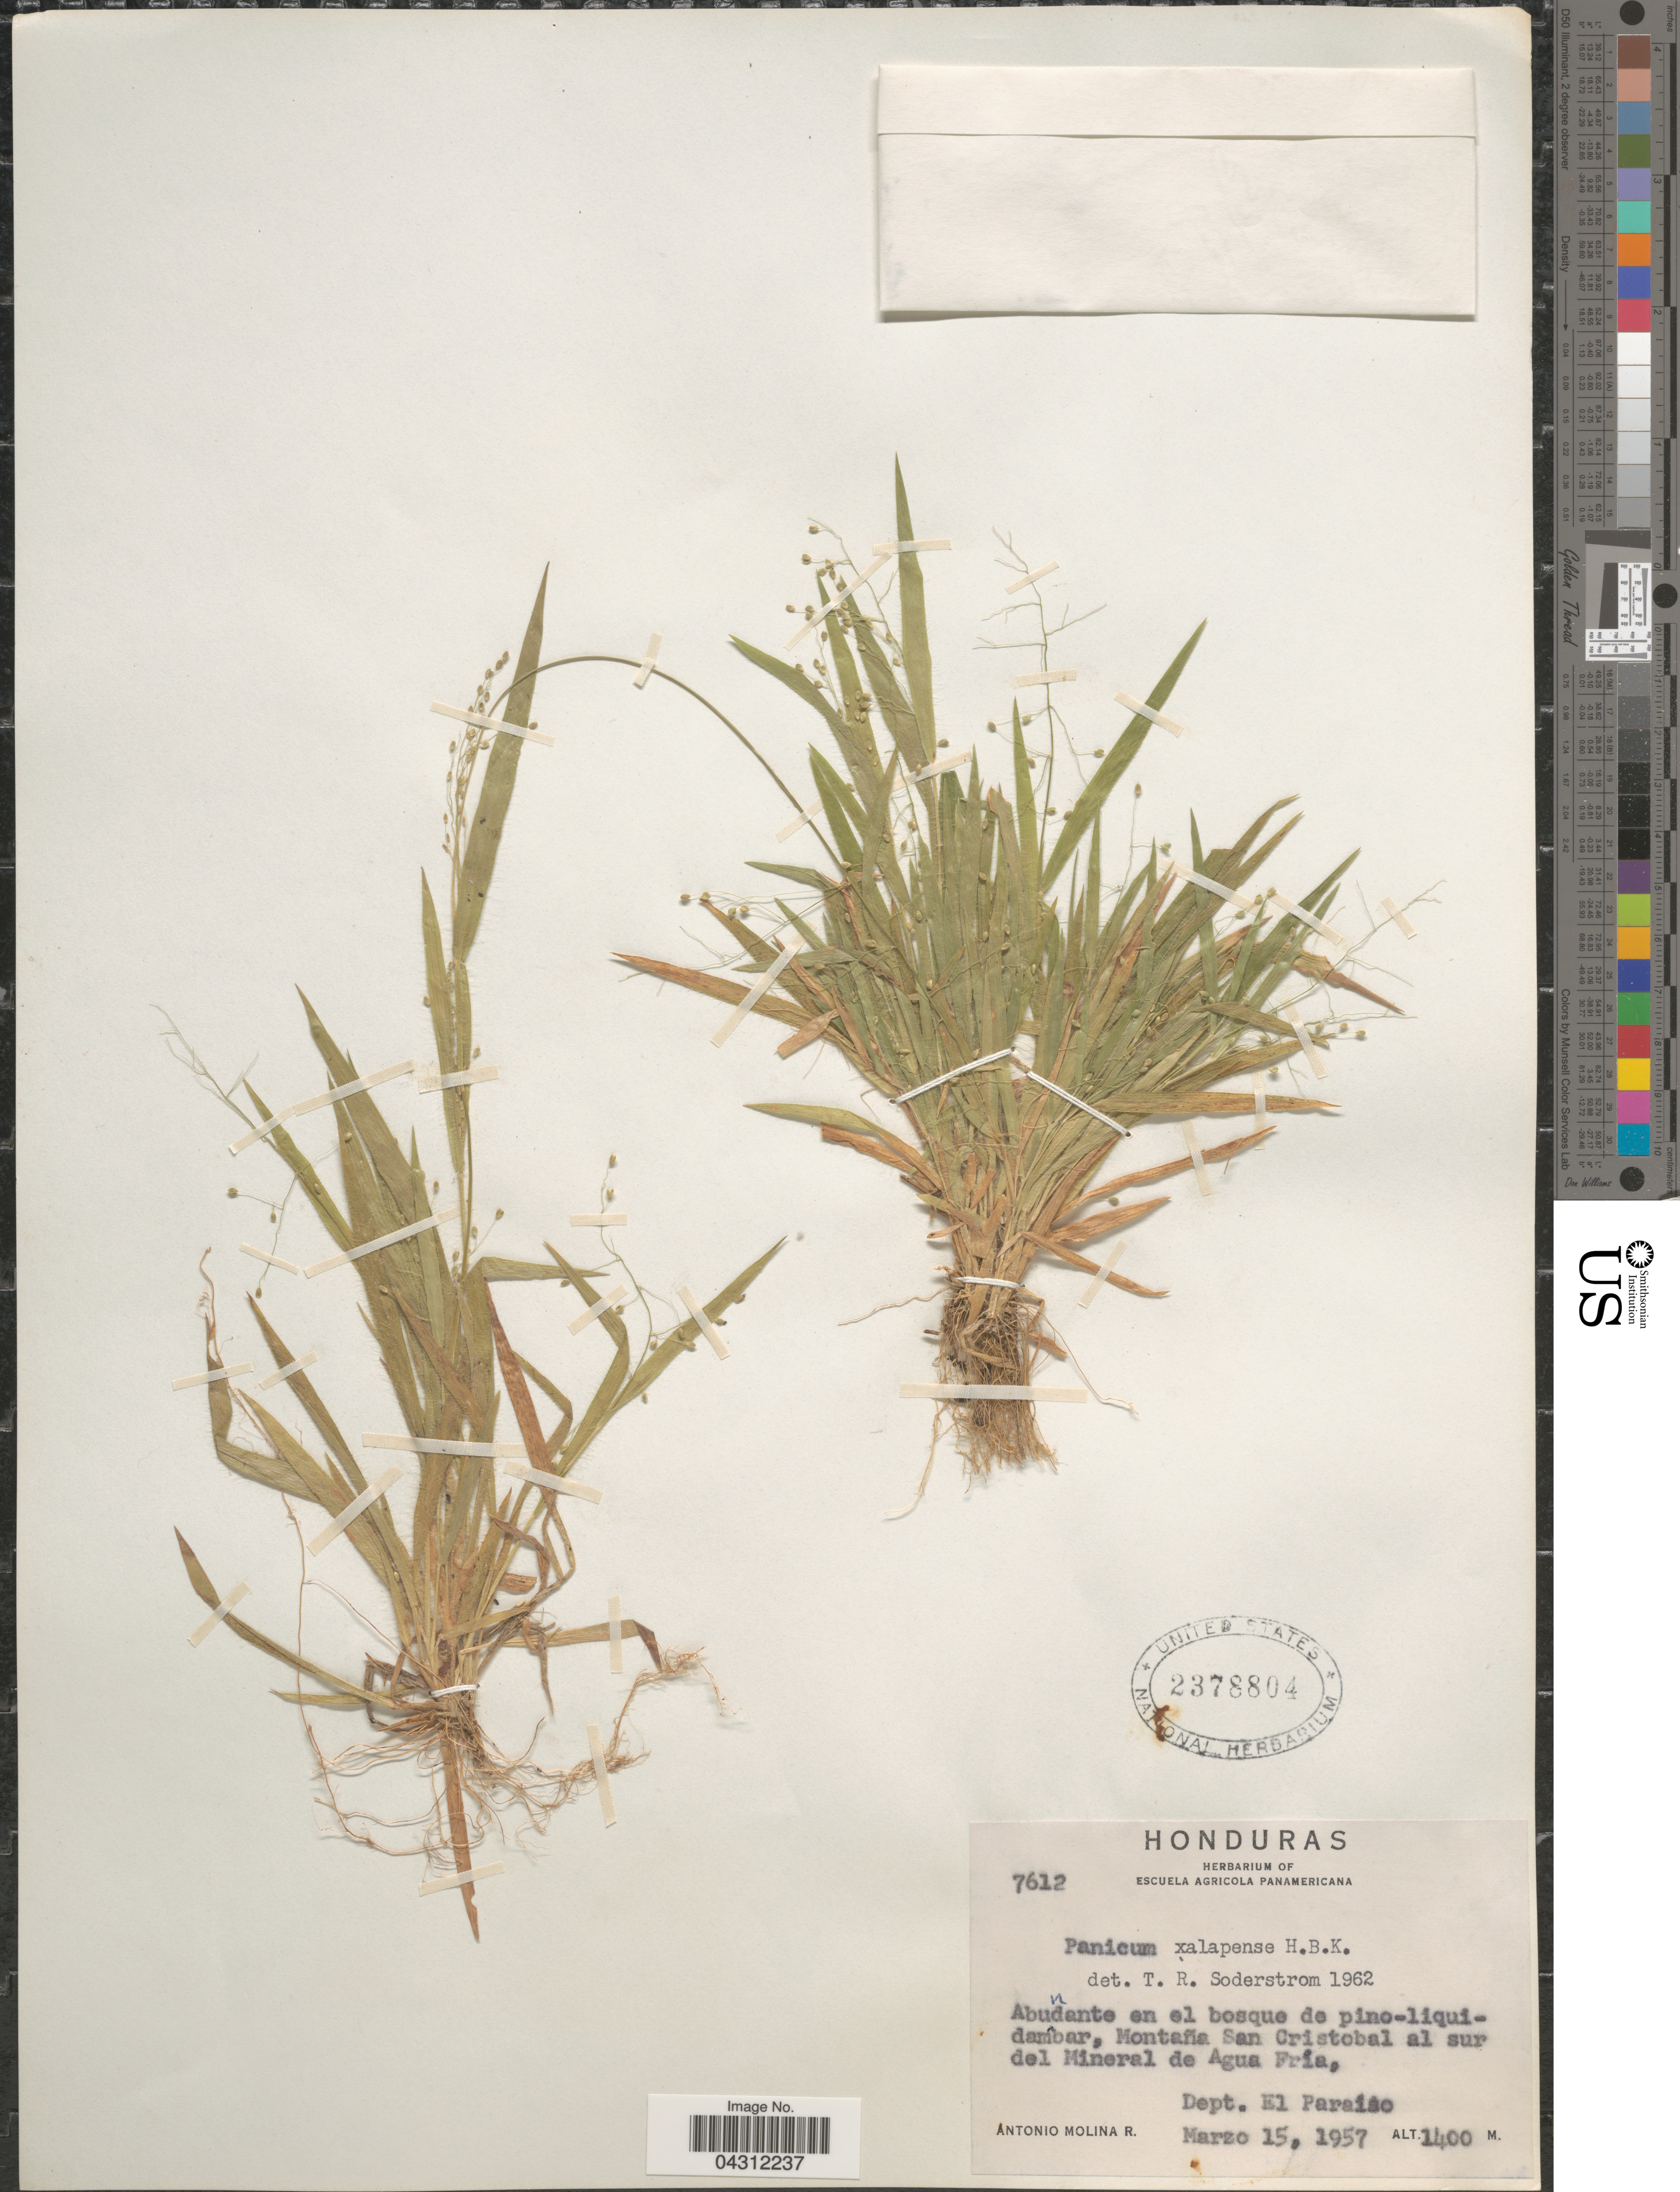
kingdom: Plantae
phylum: Tracheophyta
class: Liliopsida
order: Poales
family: Poaceae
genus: Dichanthelium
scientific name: Dichanthelium laxiflorum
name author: (Lam.) Gould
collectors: A. Molina R.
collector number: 7612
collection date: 1957-03-15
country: Honduras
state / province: El Paraiso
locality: Montaña San Cristobal al sur del Mineral de Agua Fria, Dept. El Paraiso.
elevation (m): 1400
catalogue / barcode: US 2378804